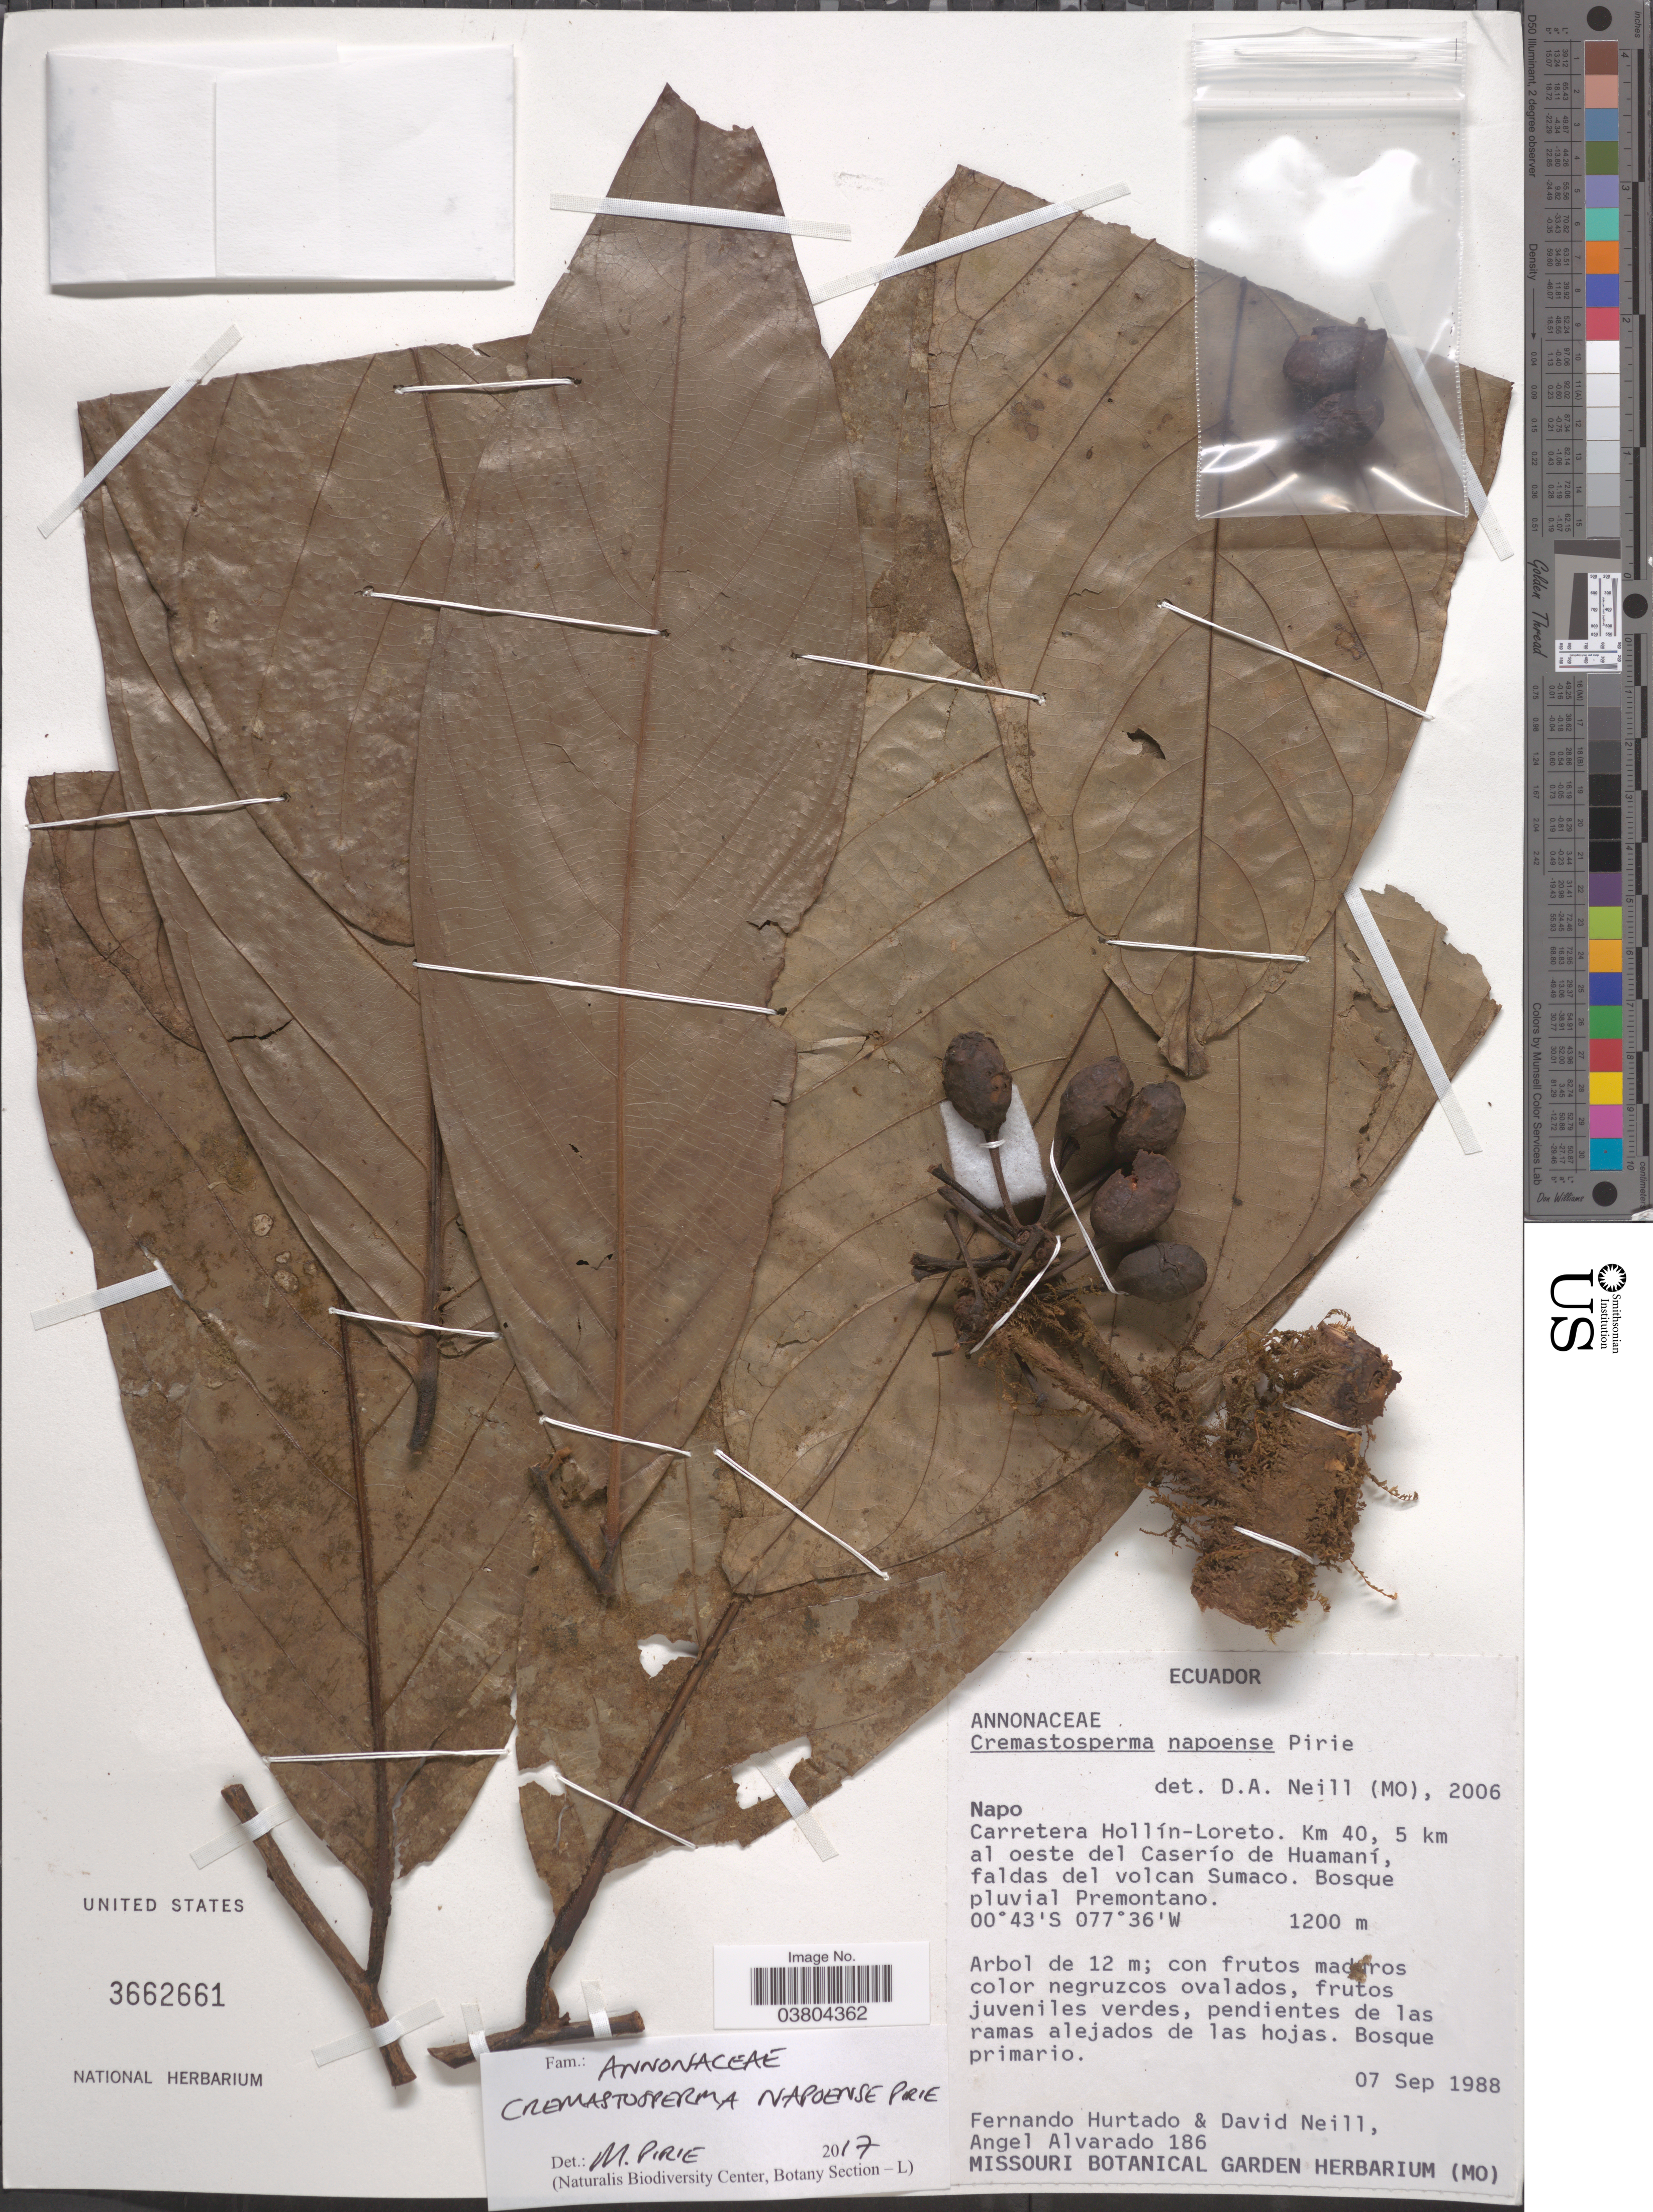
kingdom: Plantae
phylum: Tracheophyta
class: Magnoliopsida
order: Magnoliales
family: Annonaceae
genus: Cremastosperma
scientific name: Cremastosperma napoense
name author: Pirie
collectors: F. Hurtado, D. Neill & A. Alvarado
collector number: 186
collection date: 1988-09-07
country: Ecuador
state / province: Napo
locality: Carretera Hollín-Loreto. Km 40, 5 km al oeste del Caserío de Huamaní, faldas del volcan Sumaco. Bosque pluvial Premontano.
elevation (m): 1200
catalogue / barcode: US 3662661